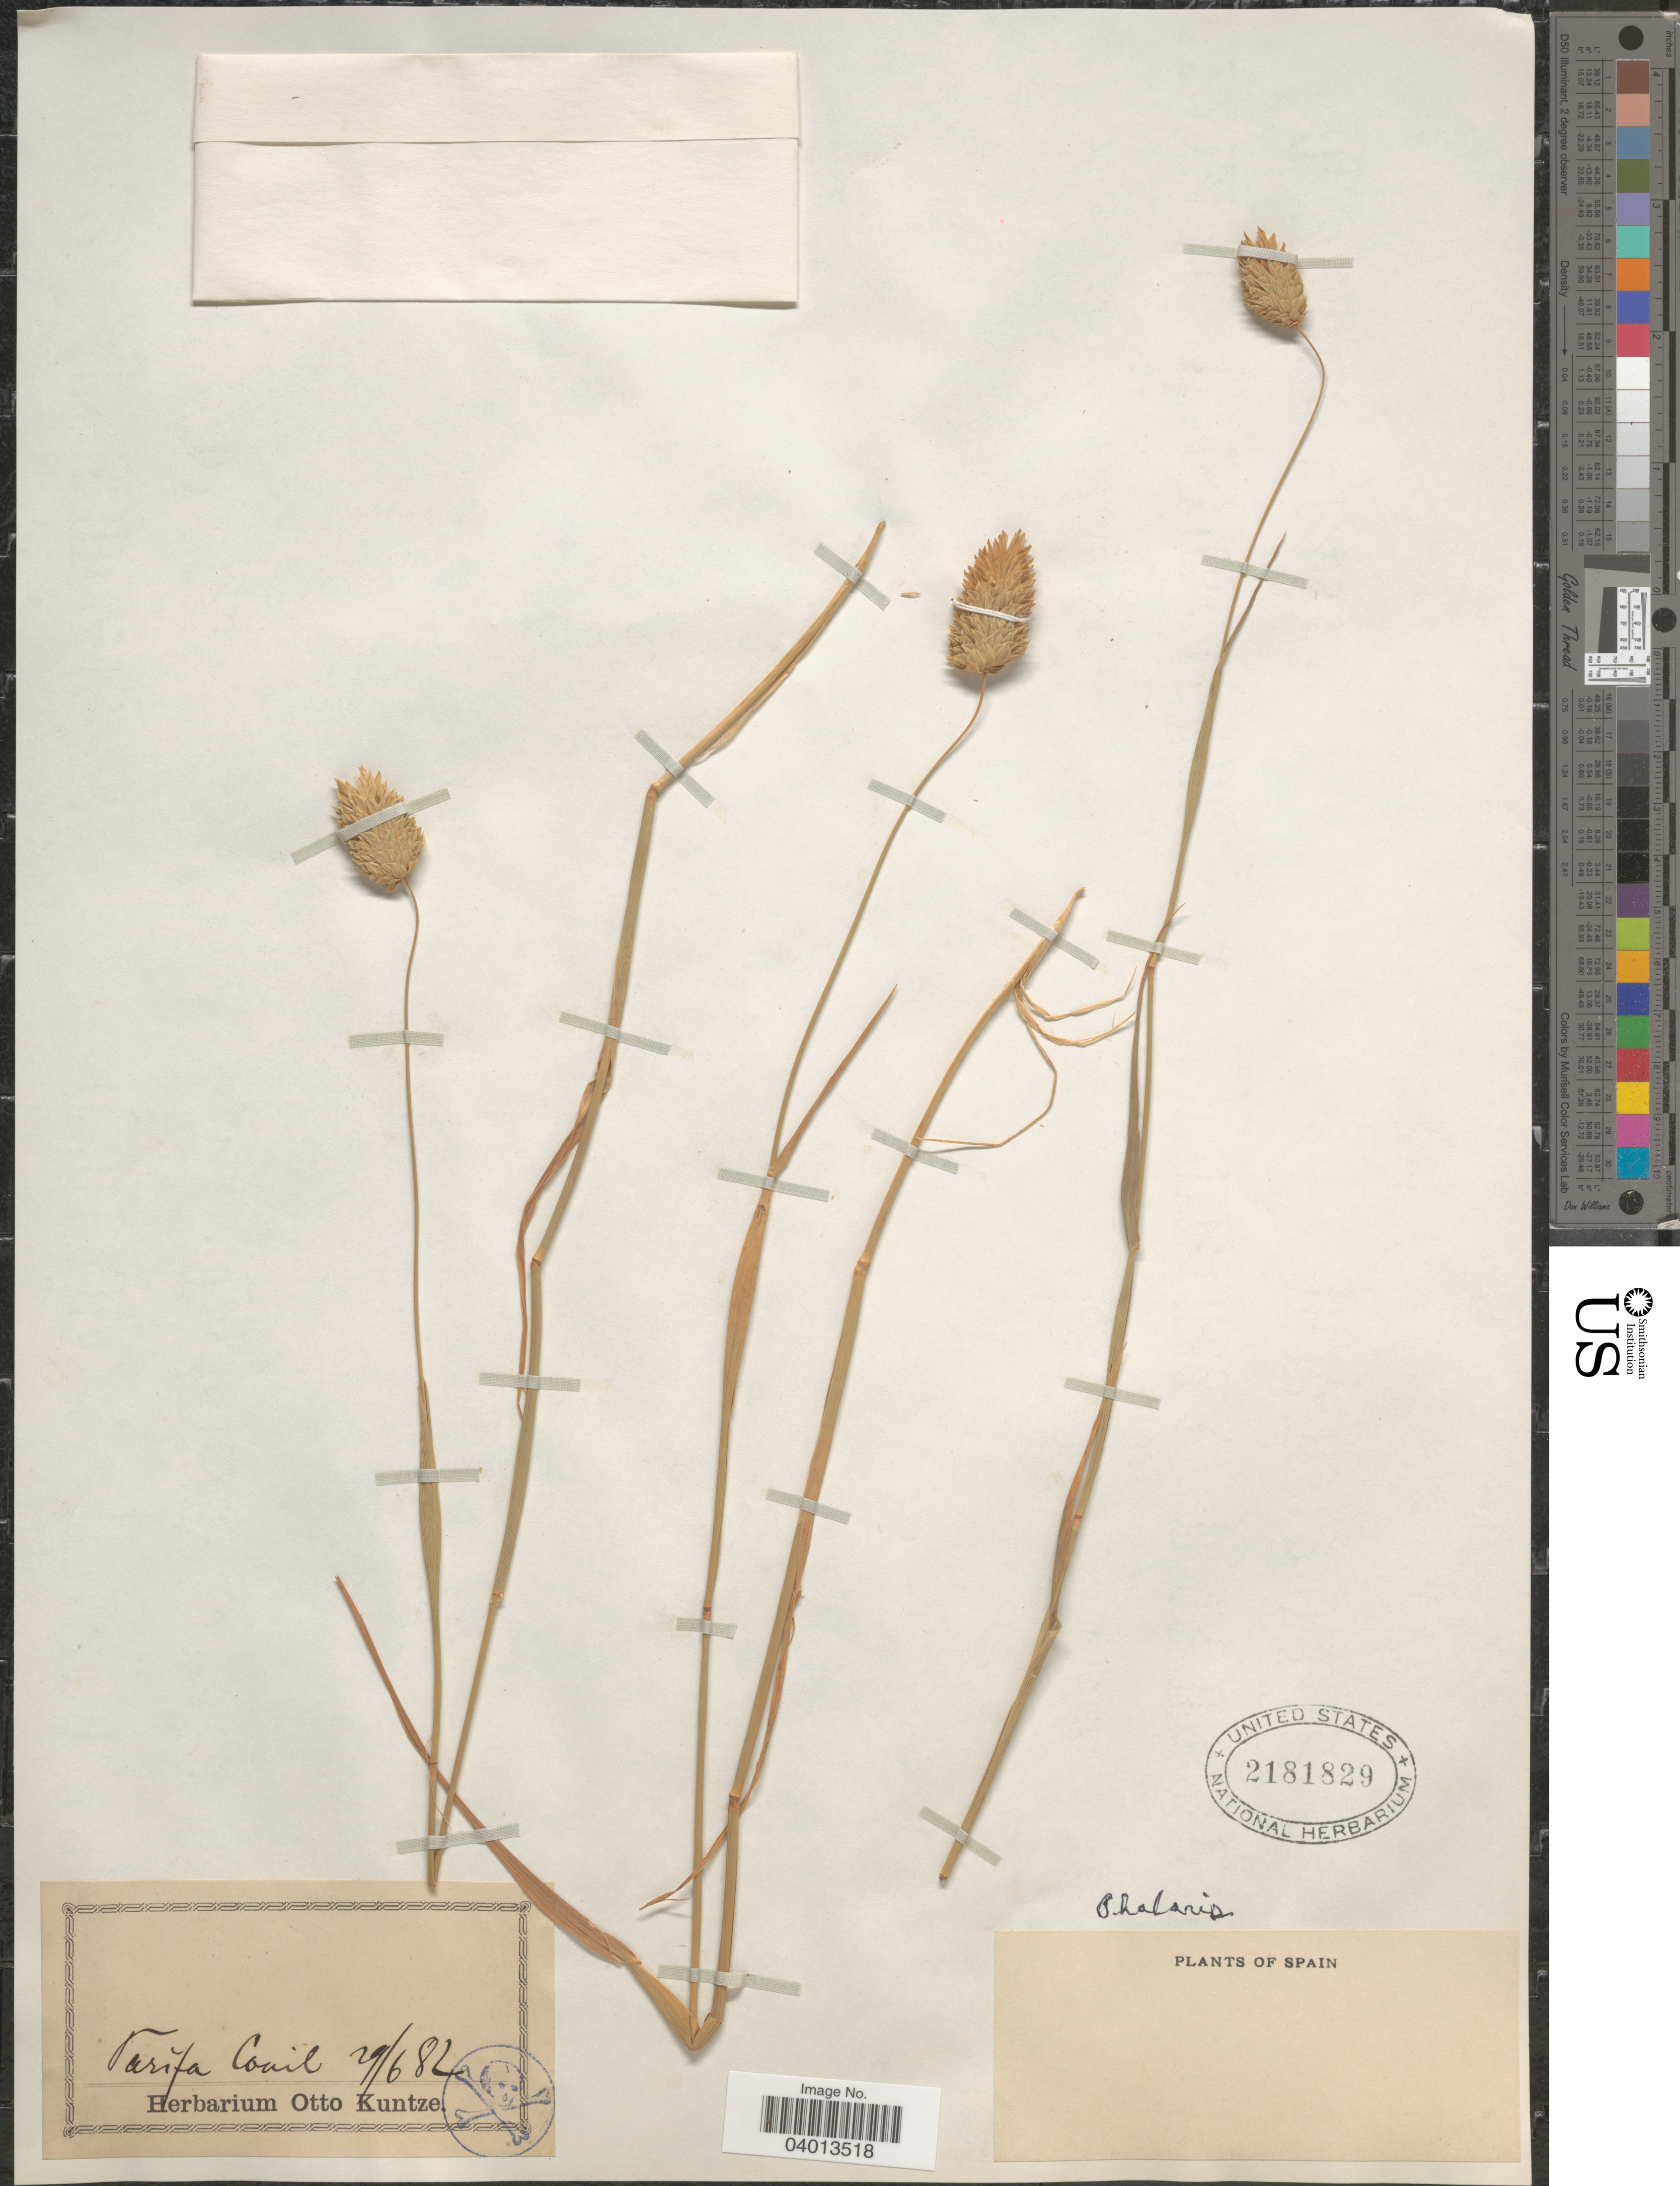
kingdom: Plantae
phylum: Tracheophyta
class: Liliopsida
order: Poales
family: Poaceae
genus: Phalaris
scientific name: Phalaris sp.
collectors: ex herb. Otto Kuntze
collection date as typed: Transcribed d/m/y: 29/6/82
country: Spain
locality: Tarifa Conil.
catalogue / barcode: US 2181829